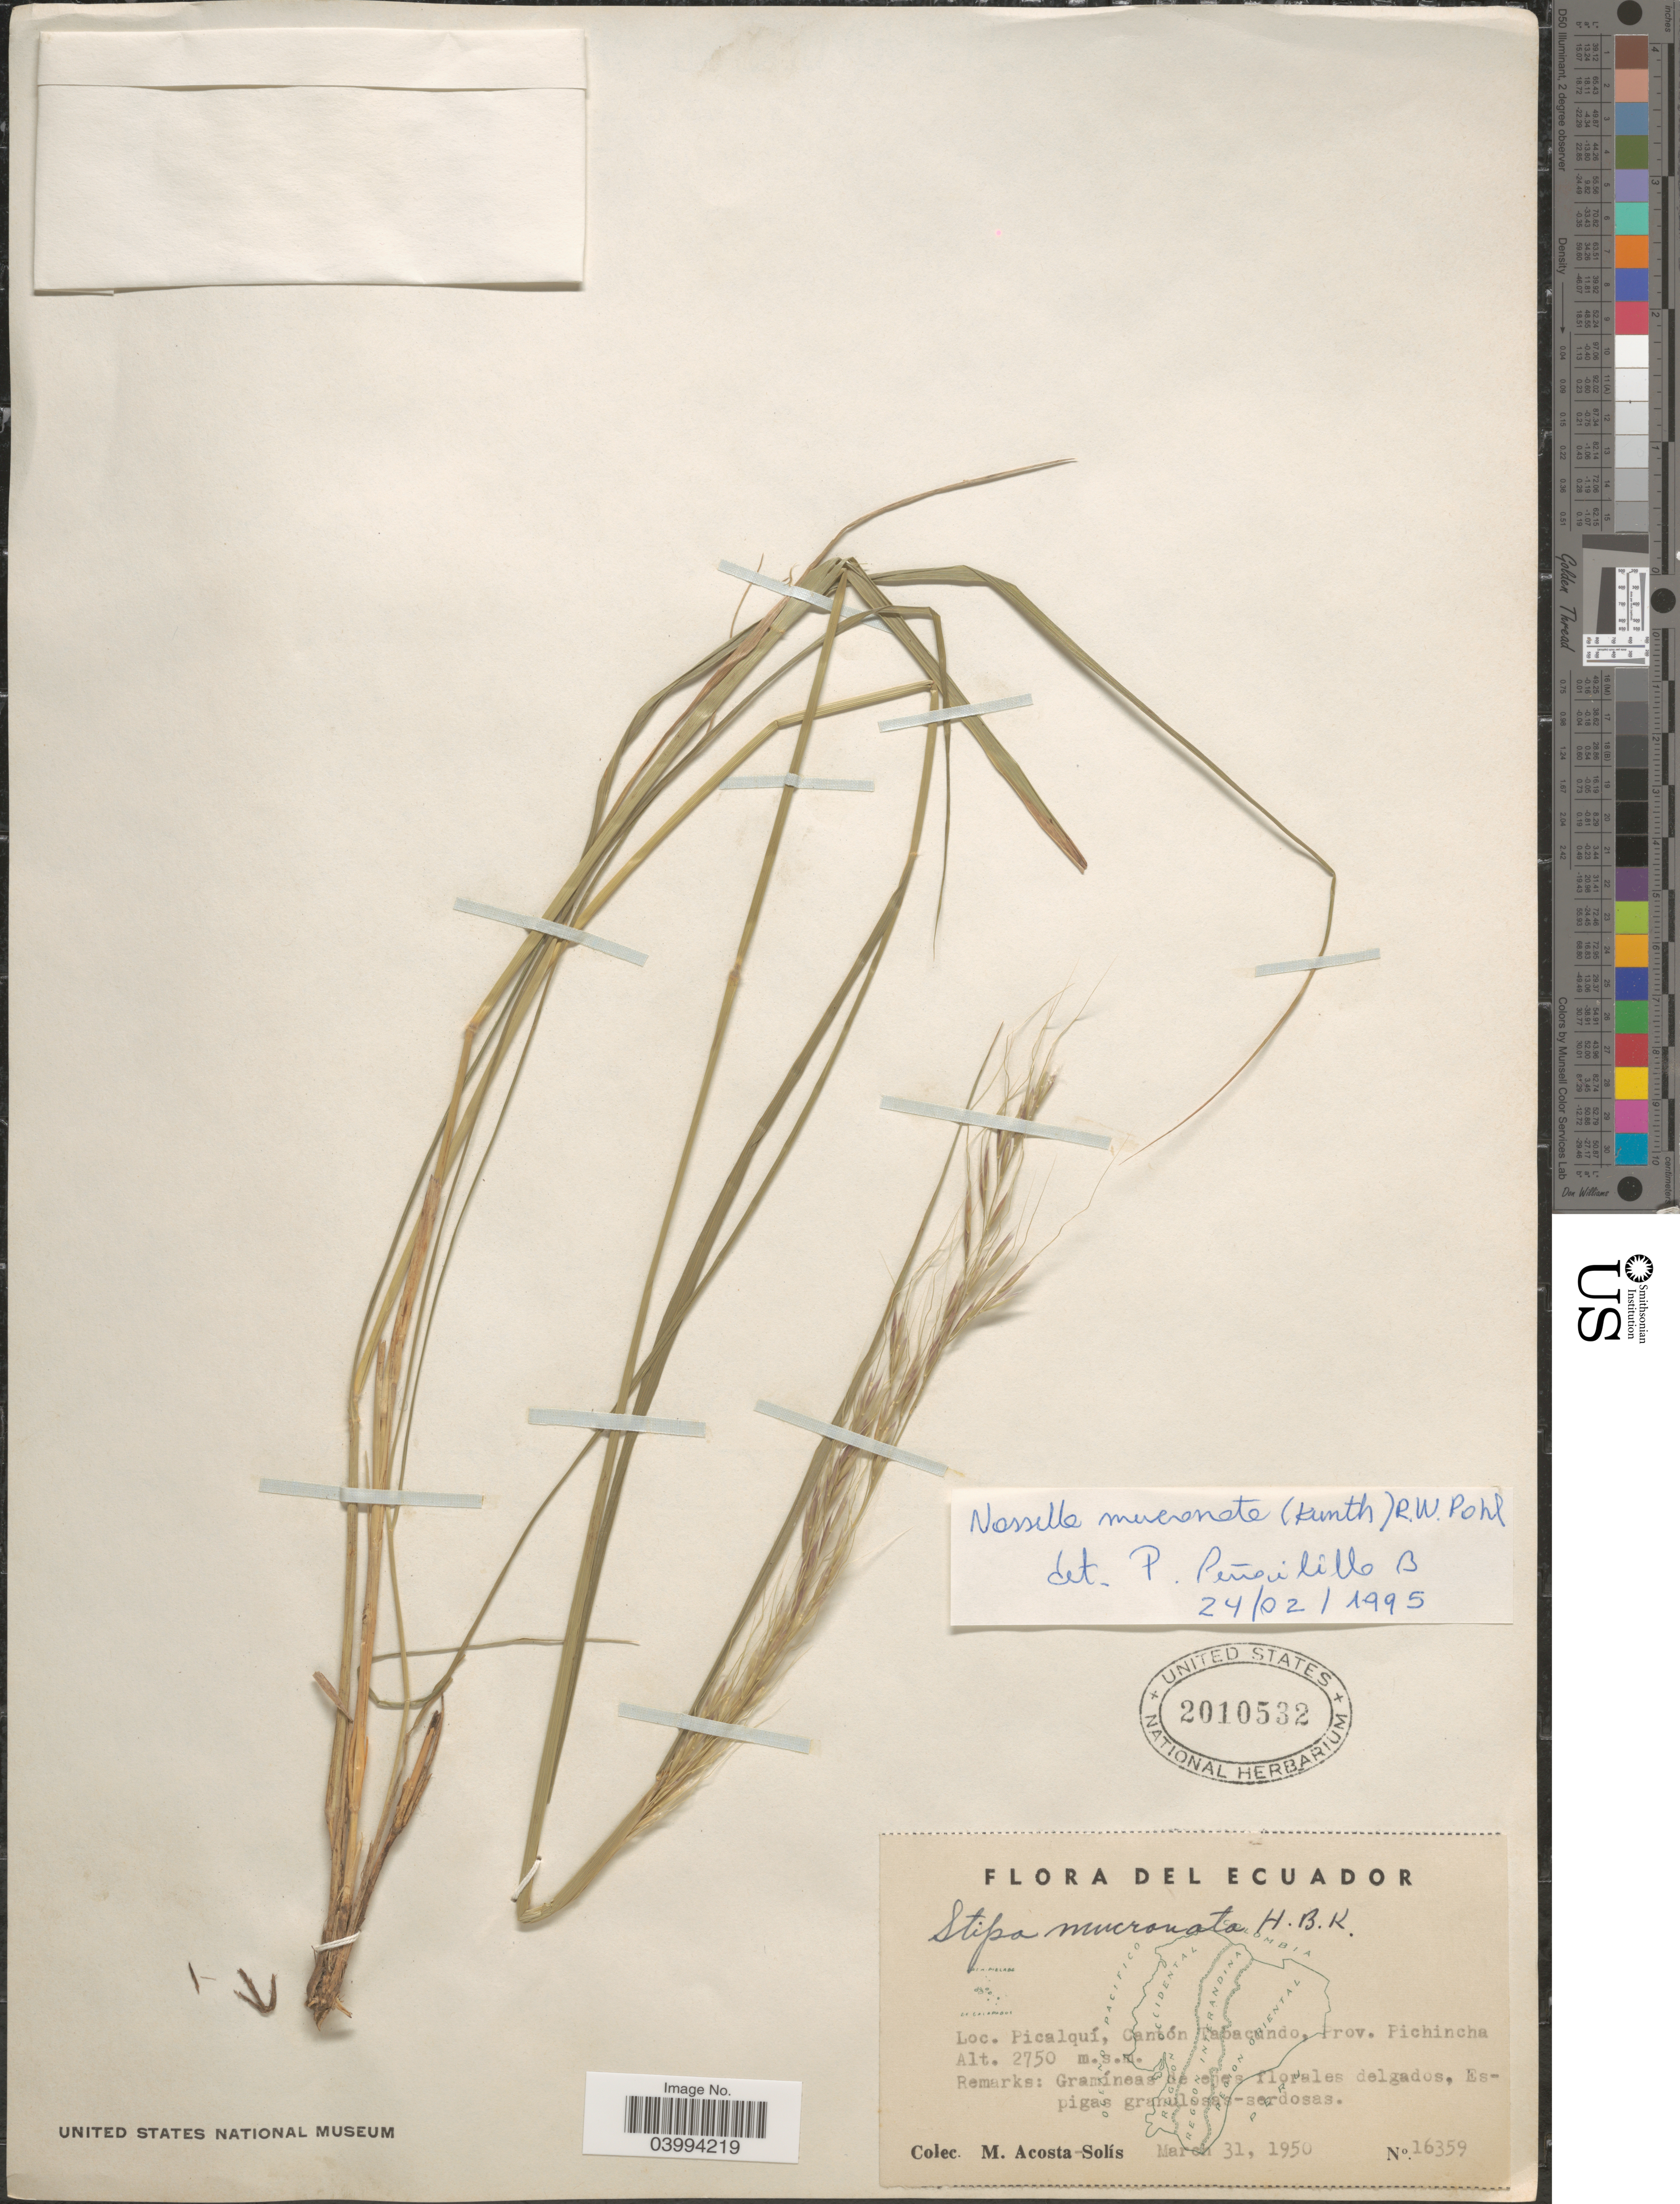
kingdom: Plantae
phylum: Tracheophyta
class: Liliopsida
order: Poales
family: Poaceae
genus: Nassella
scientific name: Nassella mucronata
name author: (Kunth) R.W. Pohl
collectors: M. Acosta Solis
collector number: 16359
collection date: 1950-03-31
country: Ecuador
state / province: Pichincha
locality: Picalquí, Canón Tabacundo.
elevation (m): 2750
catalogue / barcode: US 2010532